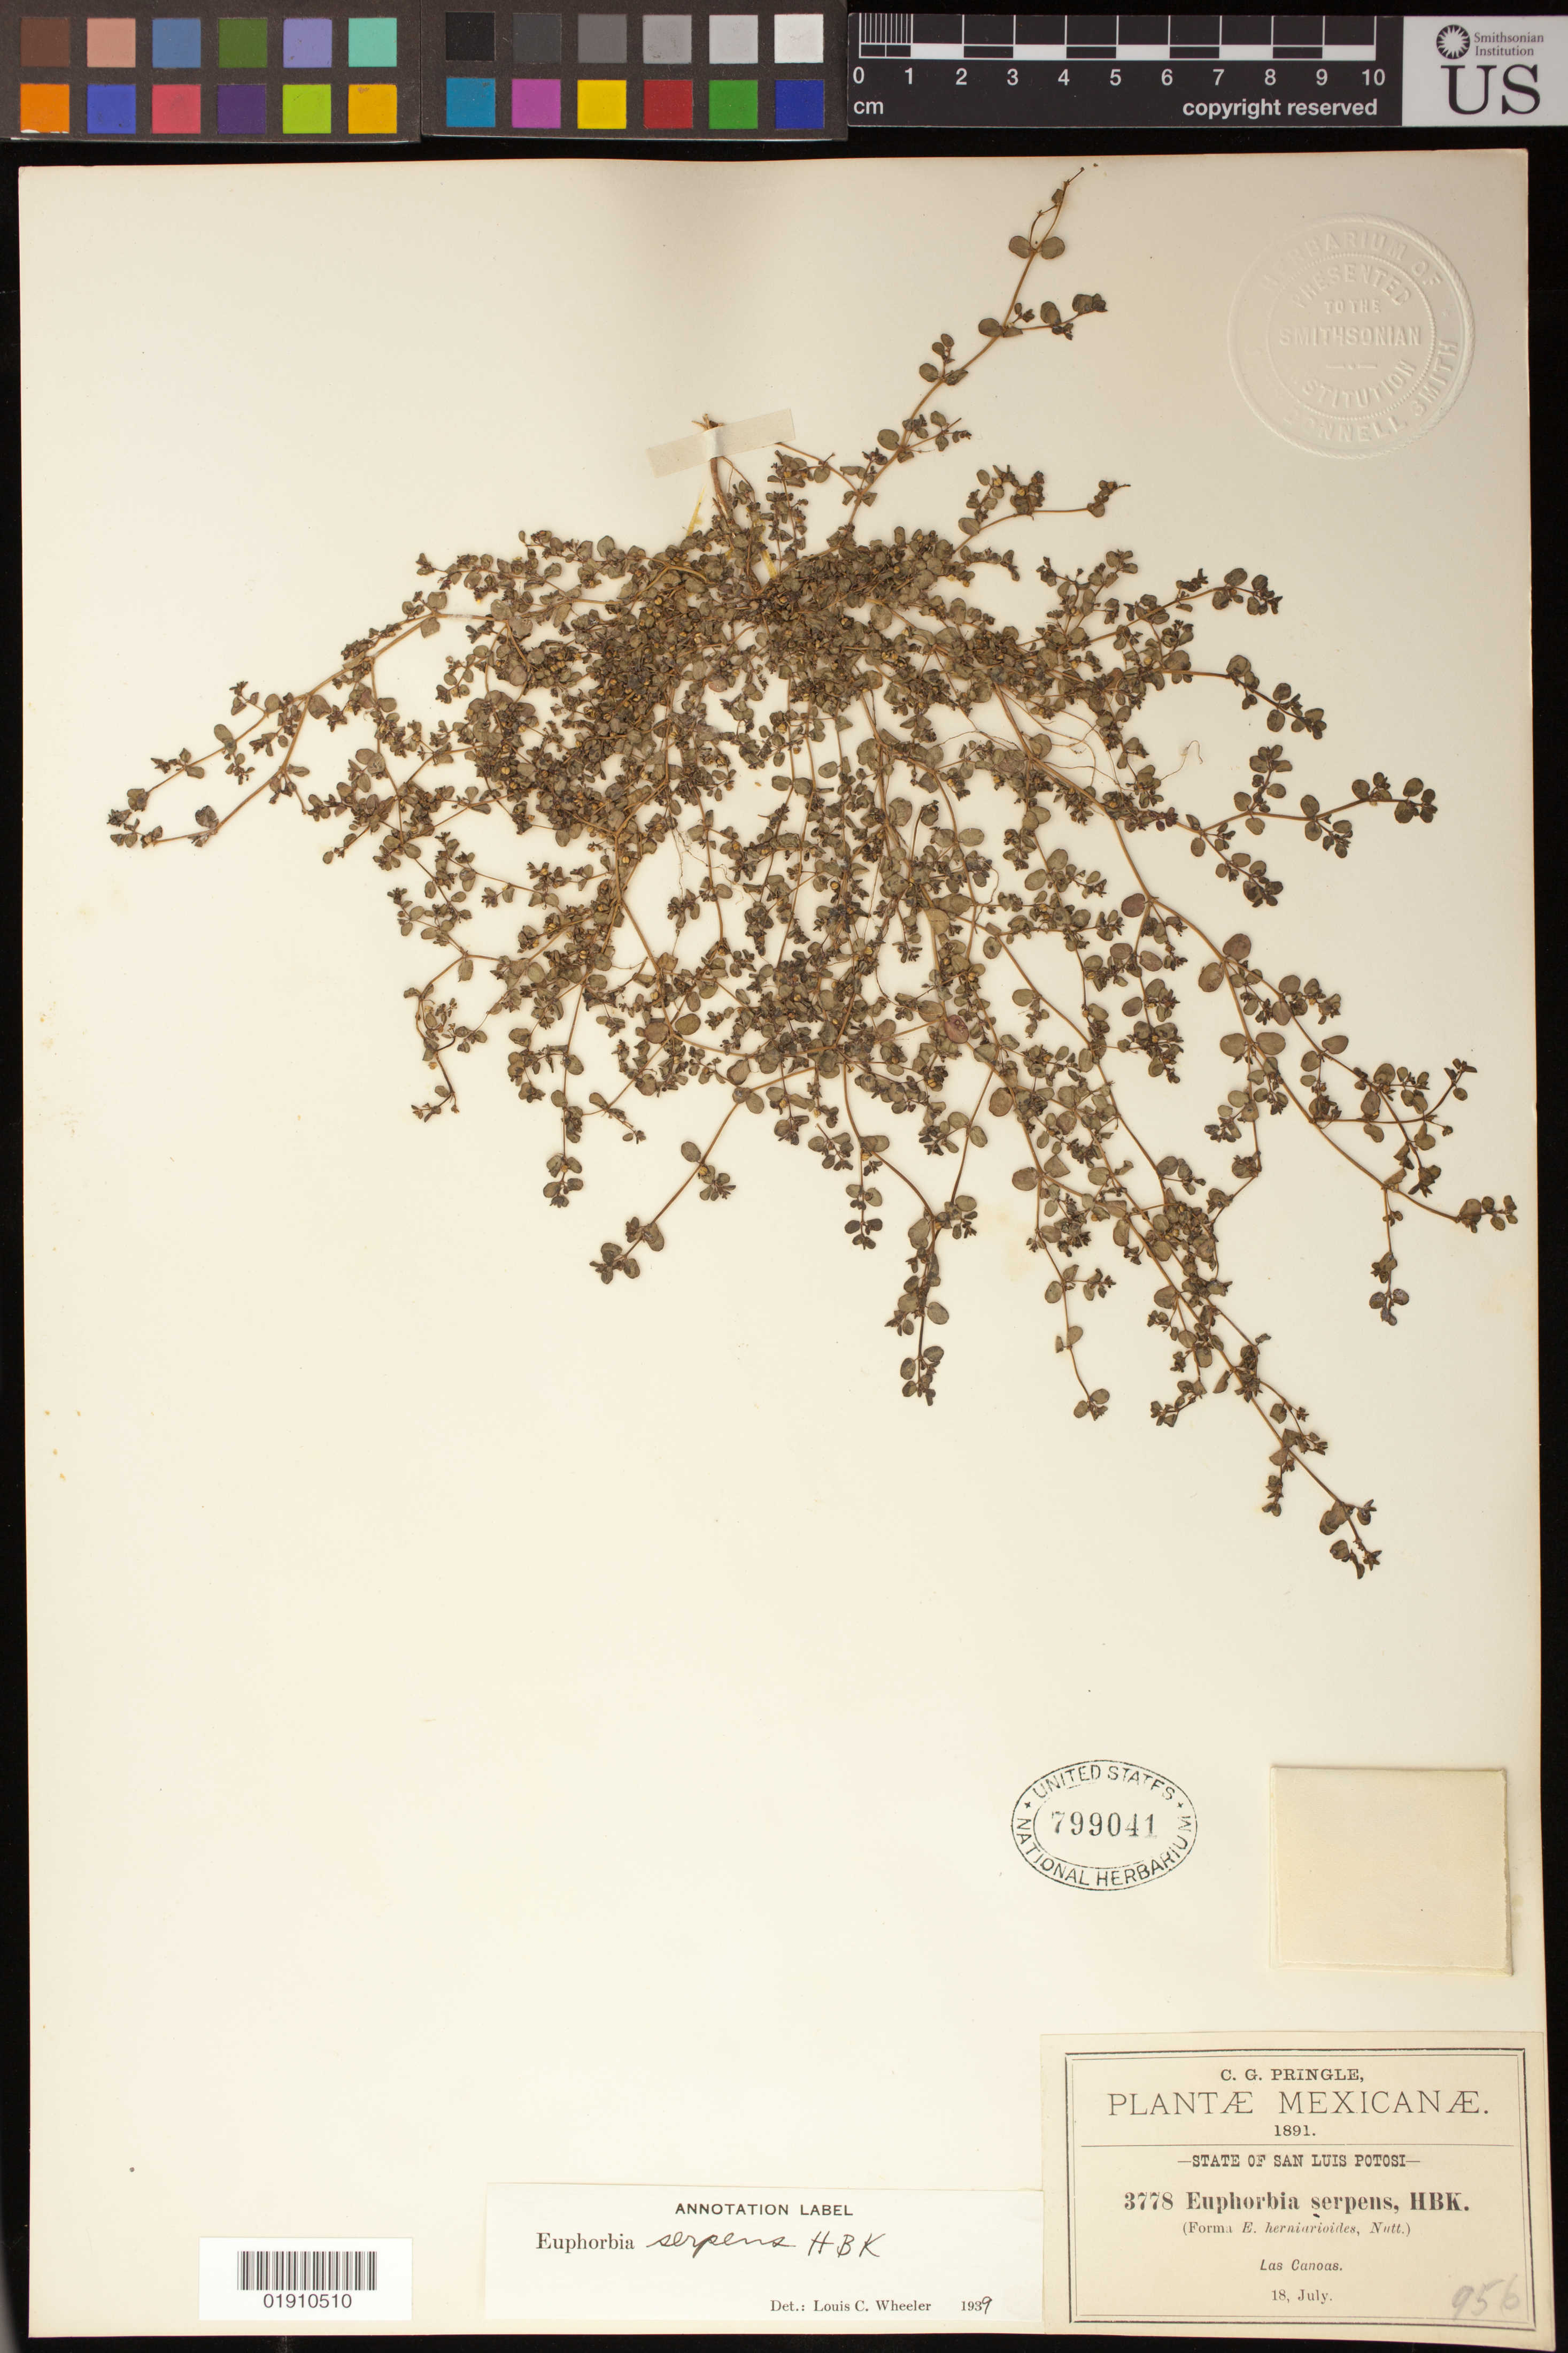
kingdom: Plantae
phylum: Tracheophyta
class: Magnoliopsida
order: Malpighiales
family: Euphorbiaceae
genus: Euphorbia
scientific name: Euphorbia serpens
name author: Kunth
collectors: C. G. Pringle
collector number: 3778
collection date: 1891-07-18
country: Mexico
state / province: San Luis Potosí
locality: Las Canoas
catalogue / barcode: US 799041